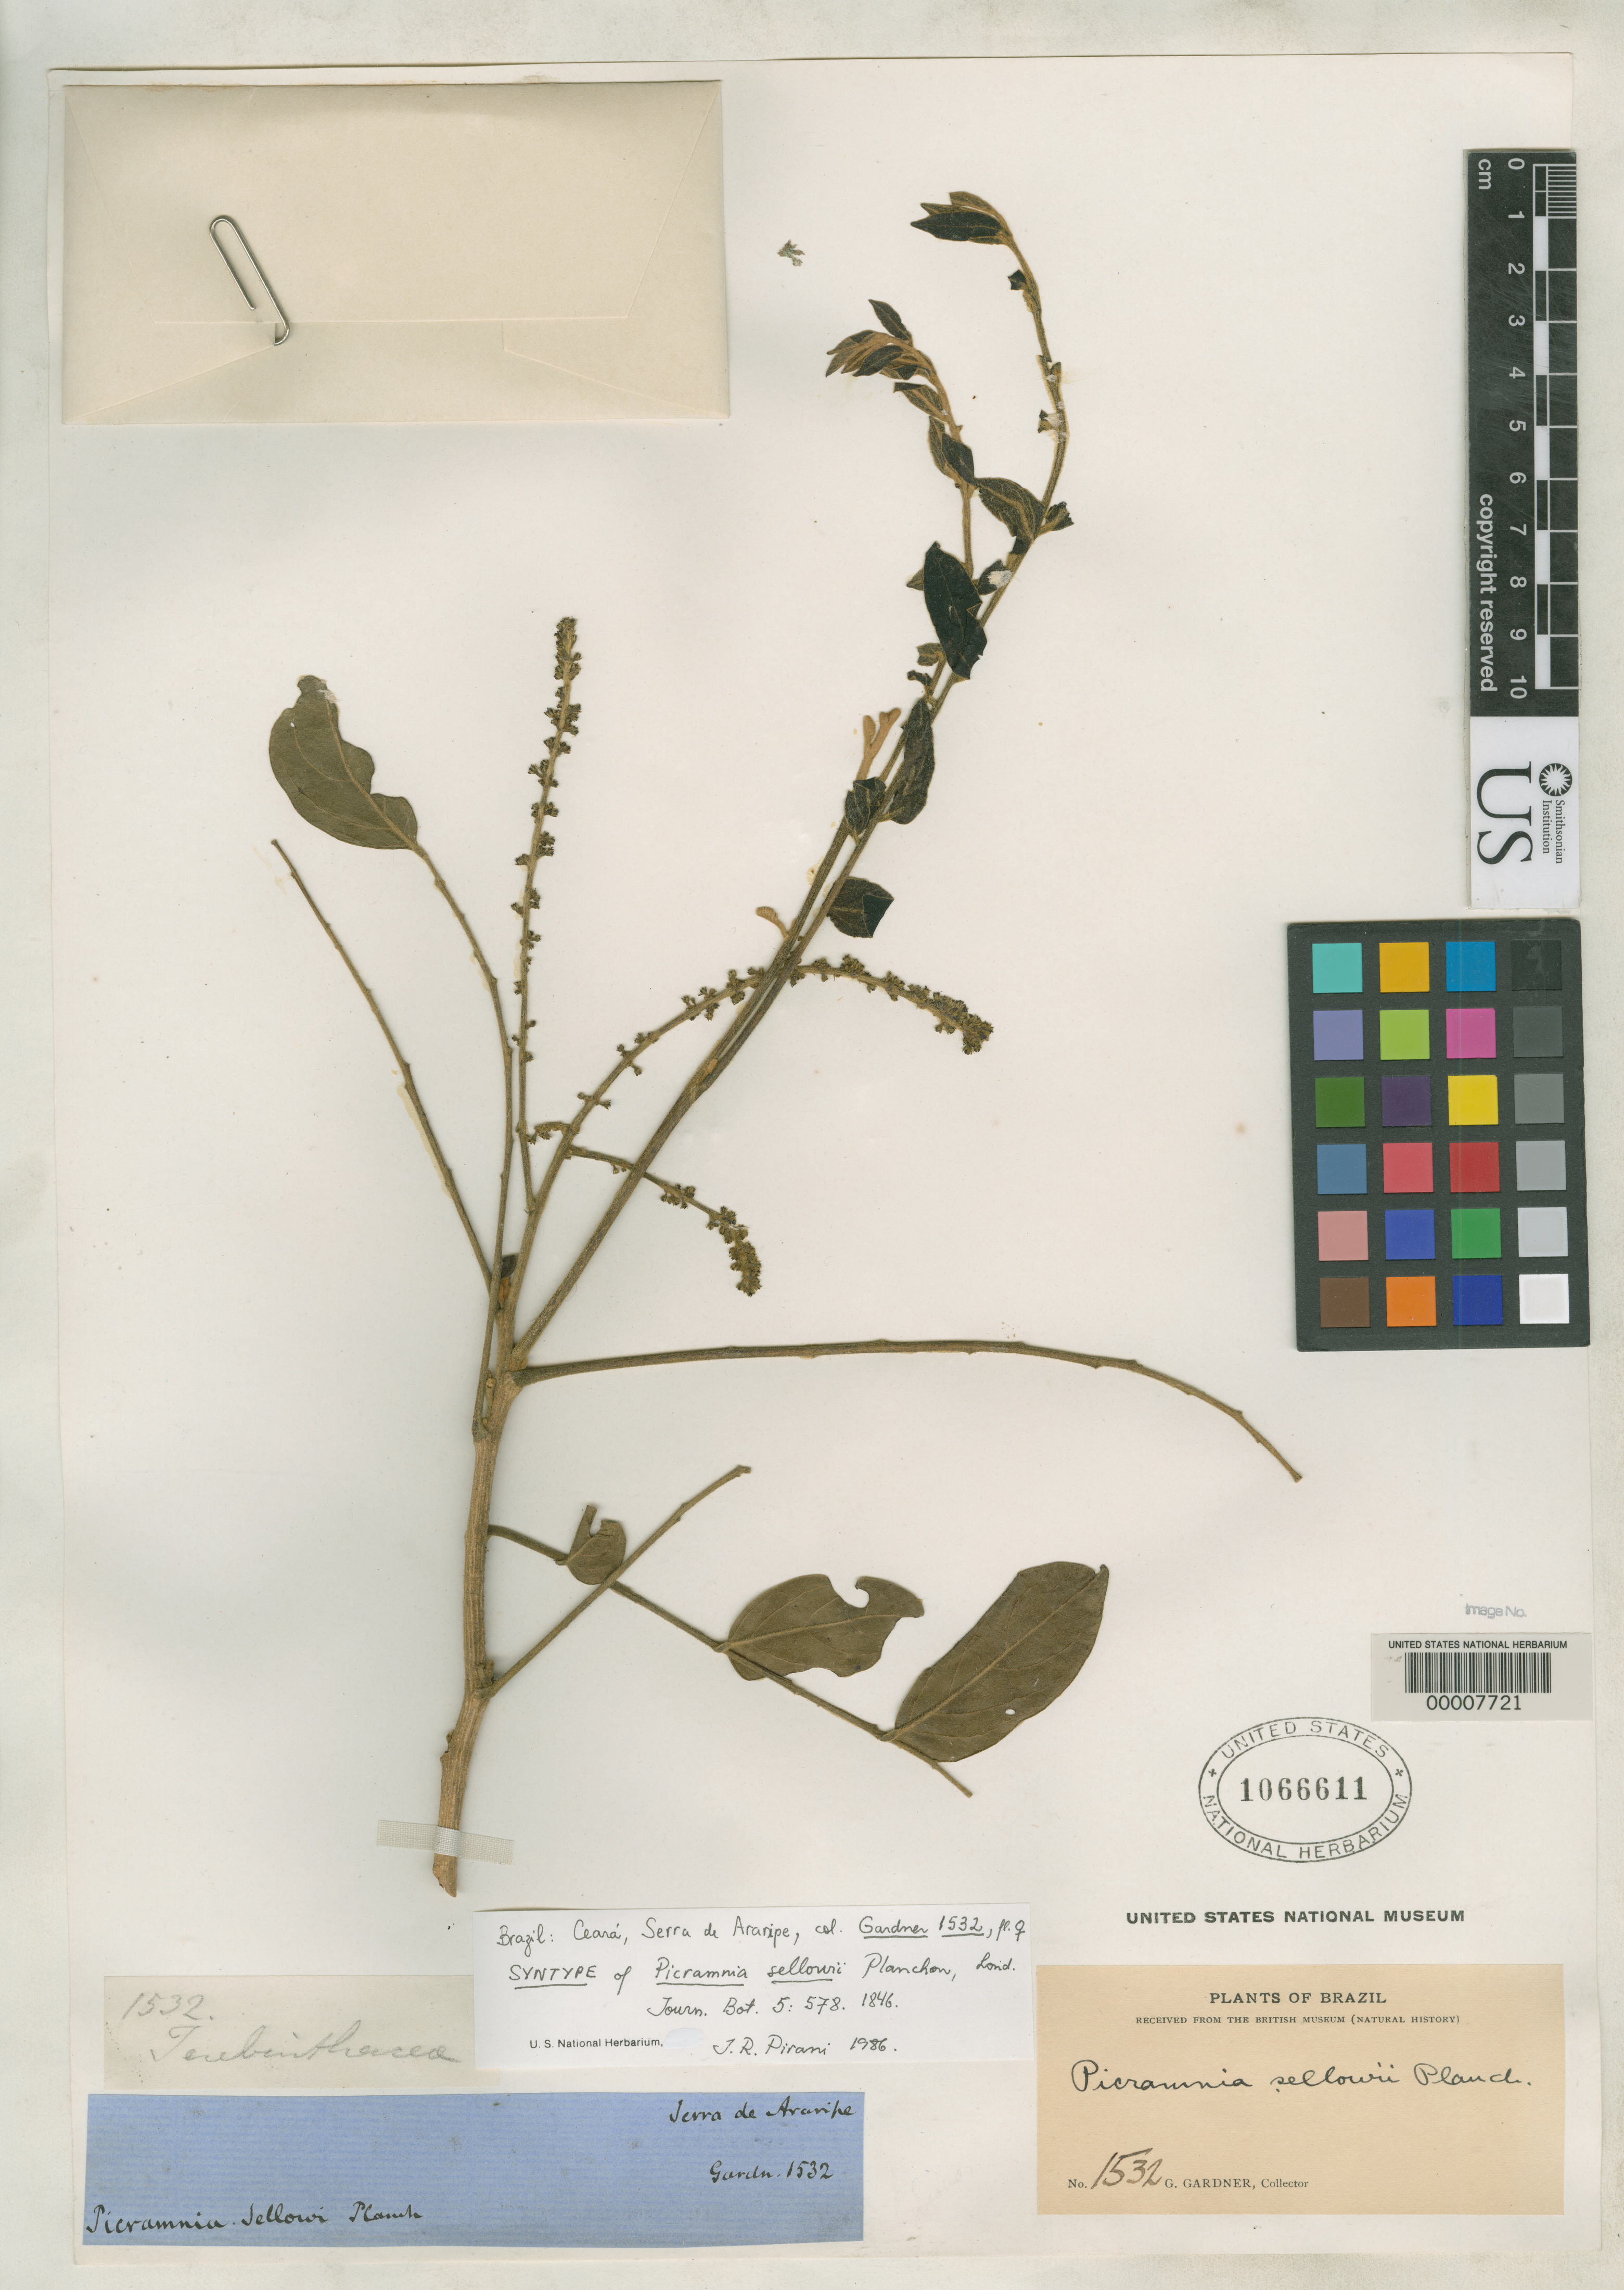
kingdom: Plantae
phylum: Tracheophyta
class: Magnoliopsida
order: Picramniales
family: Picramniaceae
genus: Picramnia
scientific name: Picramnia sellowii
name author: Planch.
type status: Syntype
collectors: G. Gardner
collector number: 1532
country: Brazil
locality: Serra de Araripe.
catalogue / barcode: US 1066611